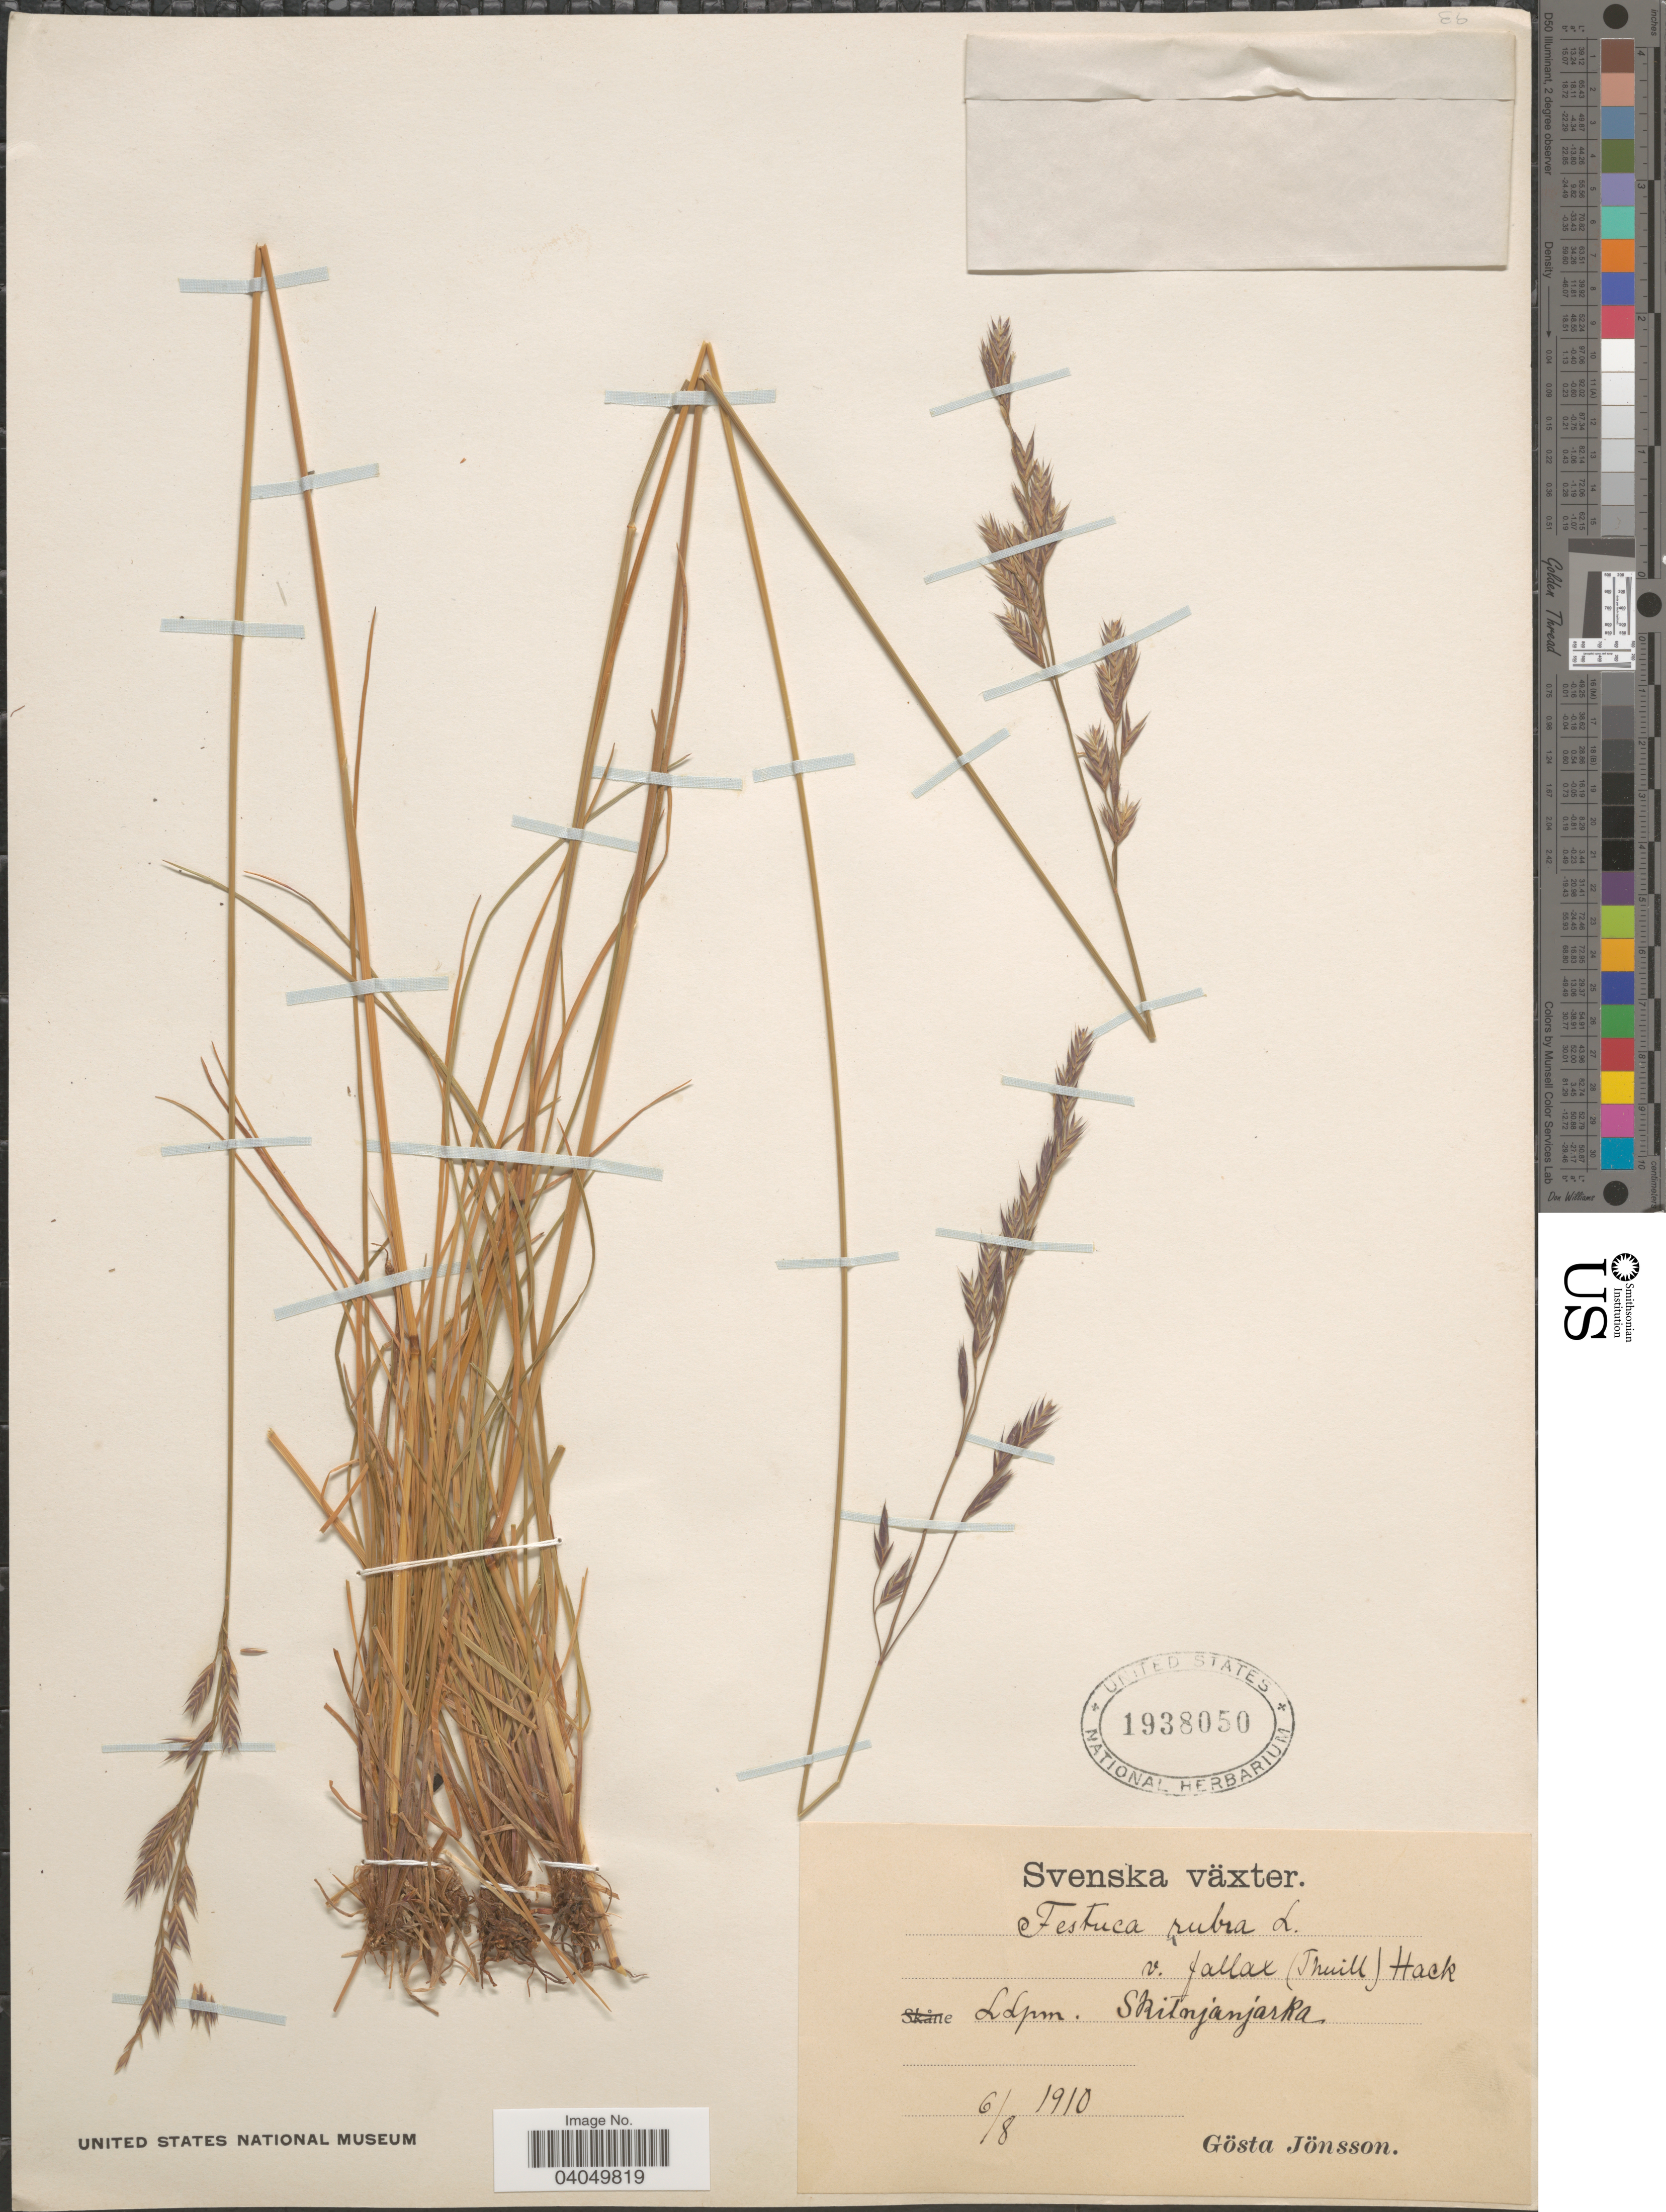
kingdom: Plantae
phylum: Tracheophyta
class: Liliopsida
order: Poales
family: Poaceae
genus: Festuca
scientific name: Festuca rubra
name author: L.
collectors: G. Jönsson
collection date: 1910-08-06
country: Sweden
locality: Svenska växter. L Lpm. Skitnjanjarka.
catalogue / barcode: US 1938050